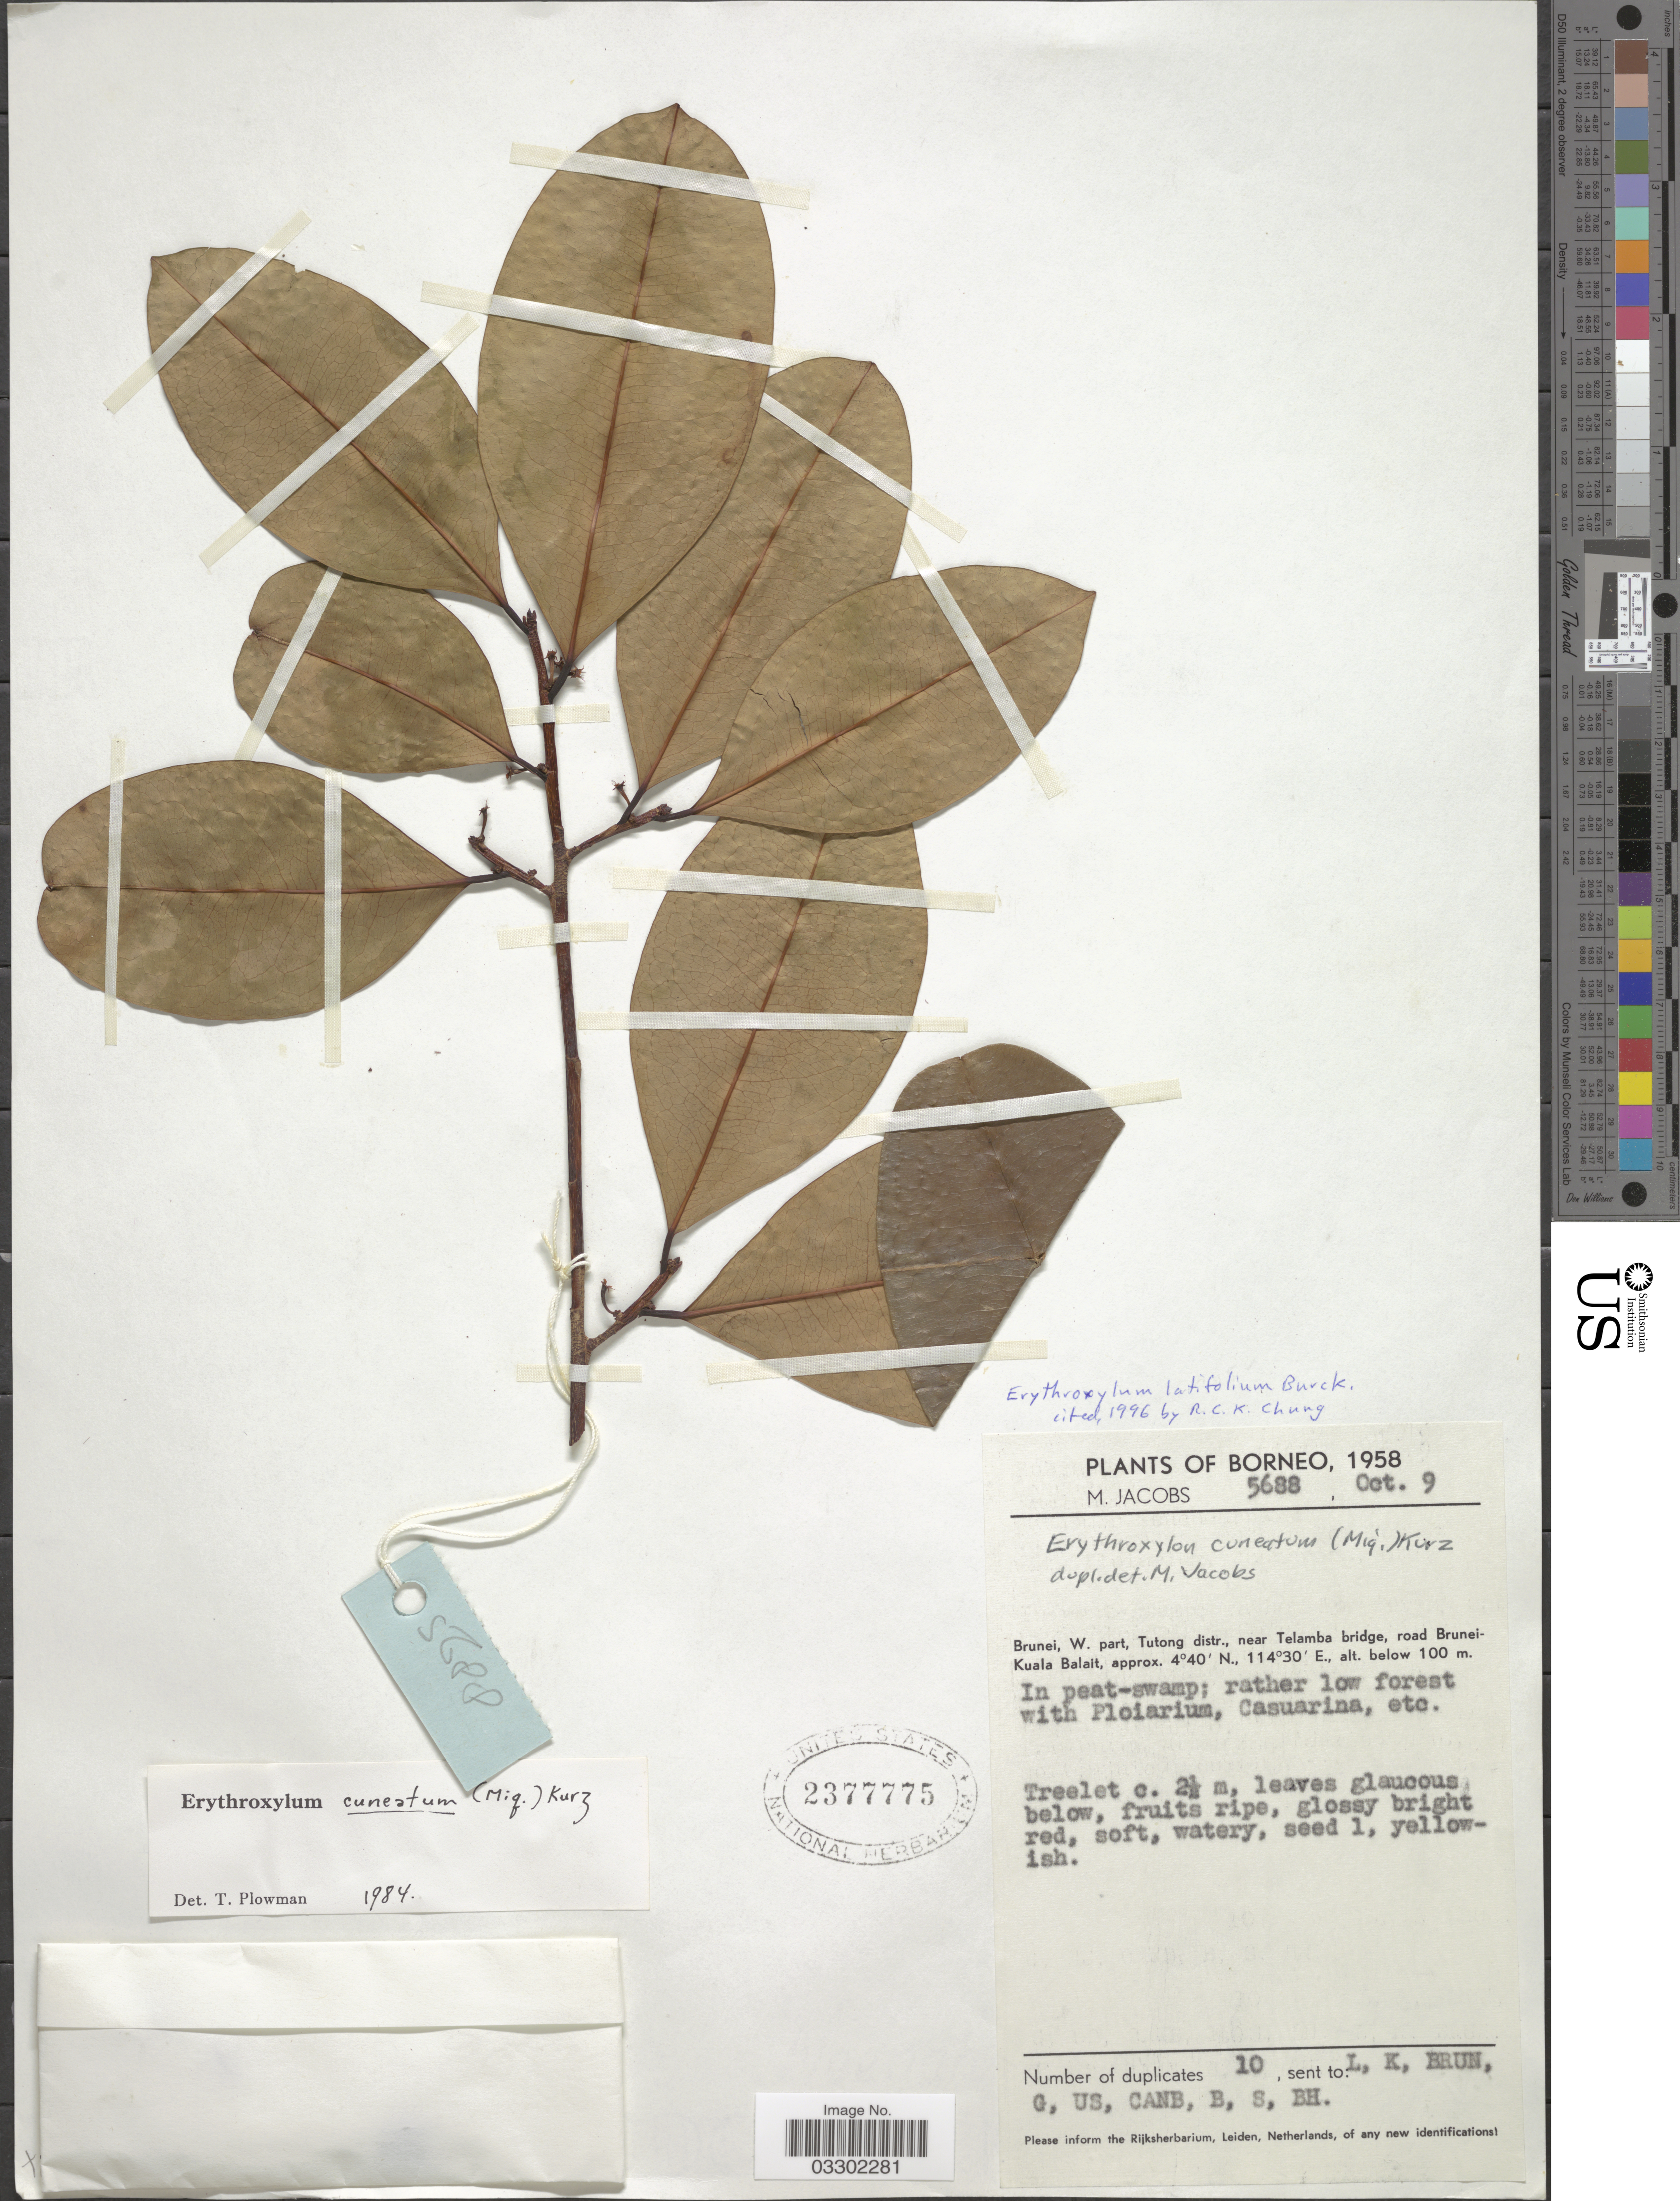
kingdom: Plantae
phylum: Tracheophyta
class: Magnoliopsida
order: Malpighiales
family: Erythroxylaceae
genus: Erythroxylum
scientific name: Erythroxylum latifolium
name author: Burck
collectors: M. Jacobs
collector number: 5688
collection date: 1958-10-09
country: Brunei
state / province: Tutong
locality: Borneo. Brunei, W. part, Tutong distr., near Telamba bridge, road Brunei-Kuala Balait.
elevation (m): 100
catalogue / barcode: US 2377775